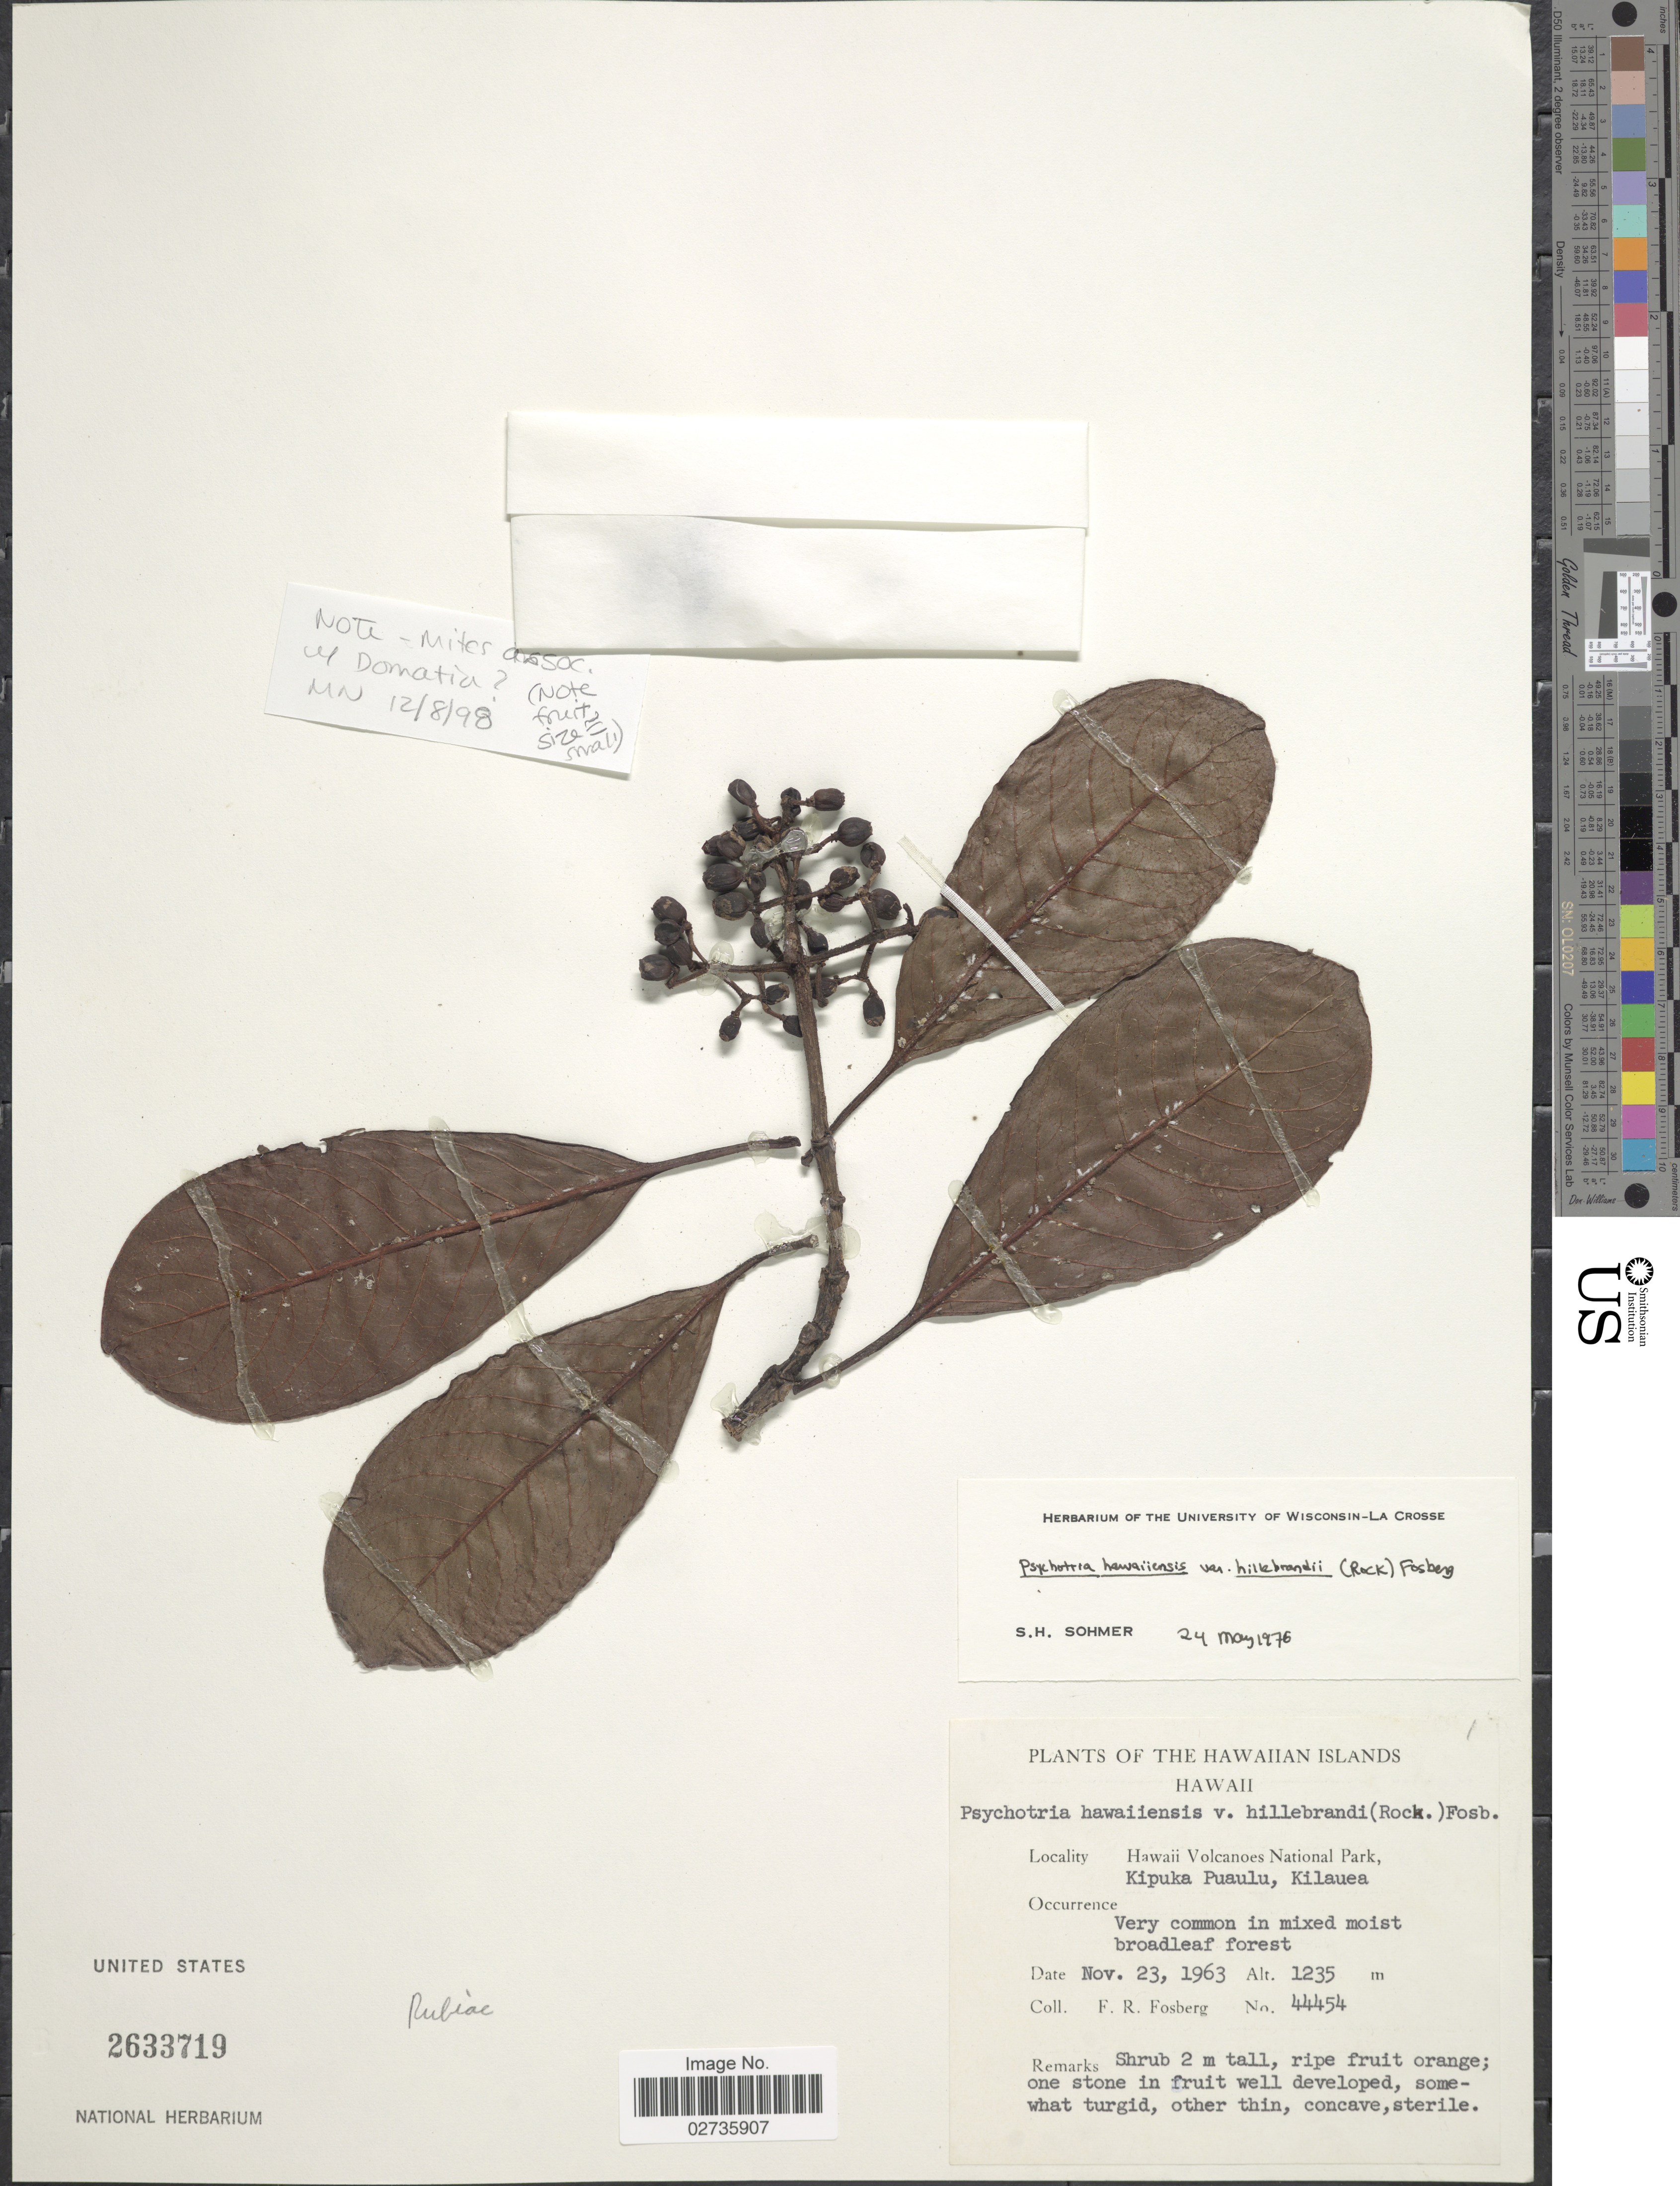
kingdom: Plantae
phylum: Tracheophyta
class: Magnoliopsida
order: Gentianales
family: Rubiaceae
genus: Psychotria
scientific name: Psychotria hawaiiensis var. hillebrandii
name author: (A. Gray) Fosberg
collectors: F. R. Fosberg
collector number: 44454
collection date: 1963-11-23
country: United States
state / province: Hawaii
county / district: Hawaii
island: Hawaii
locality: Hawaii Volcanoes National Park, Kipuka Puaulu, Kilauea, Very common in mixed moist broadleaf forest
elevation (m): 1235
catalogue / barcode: US 2633719